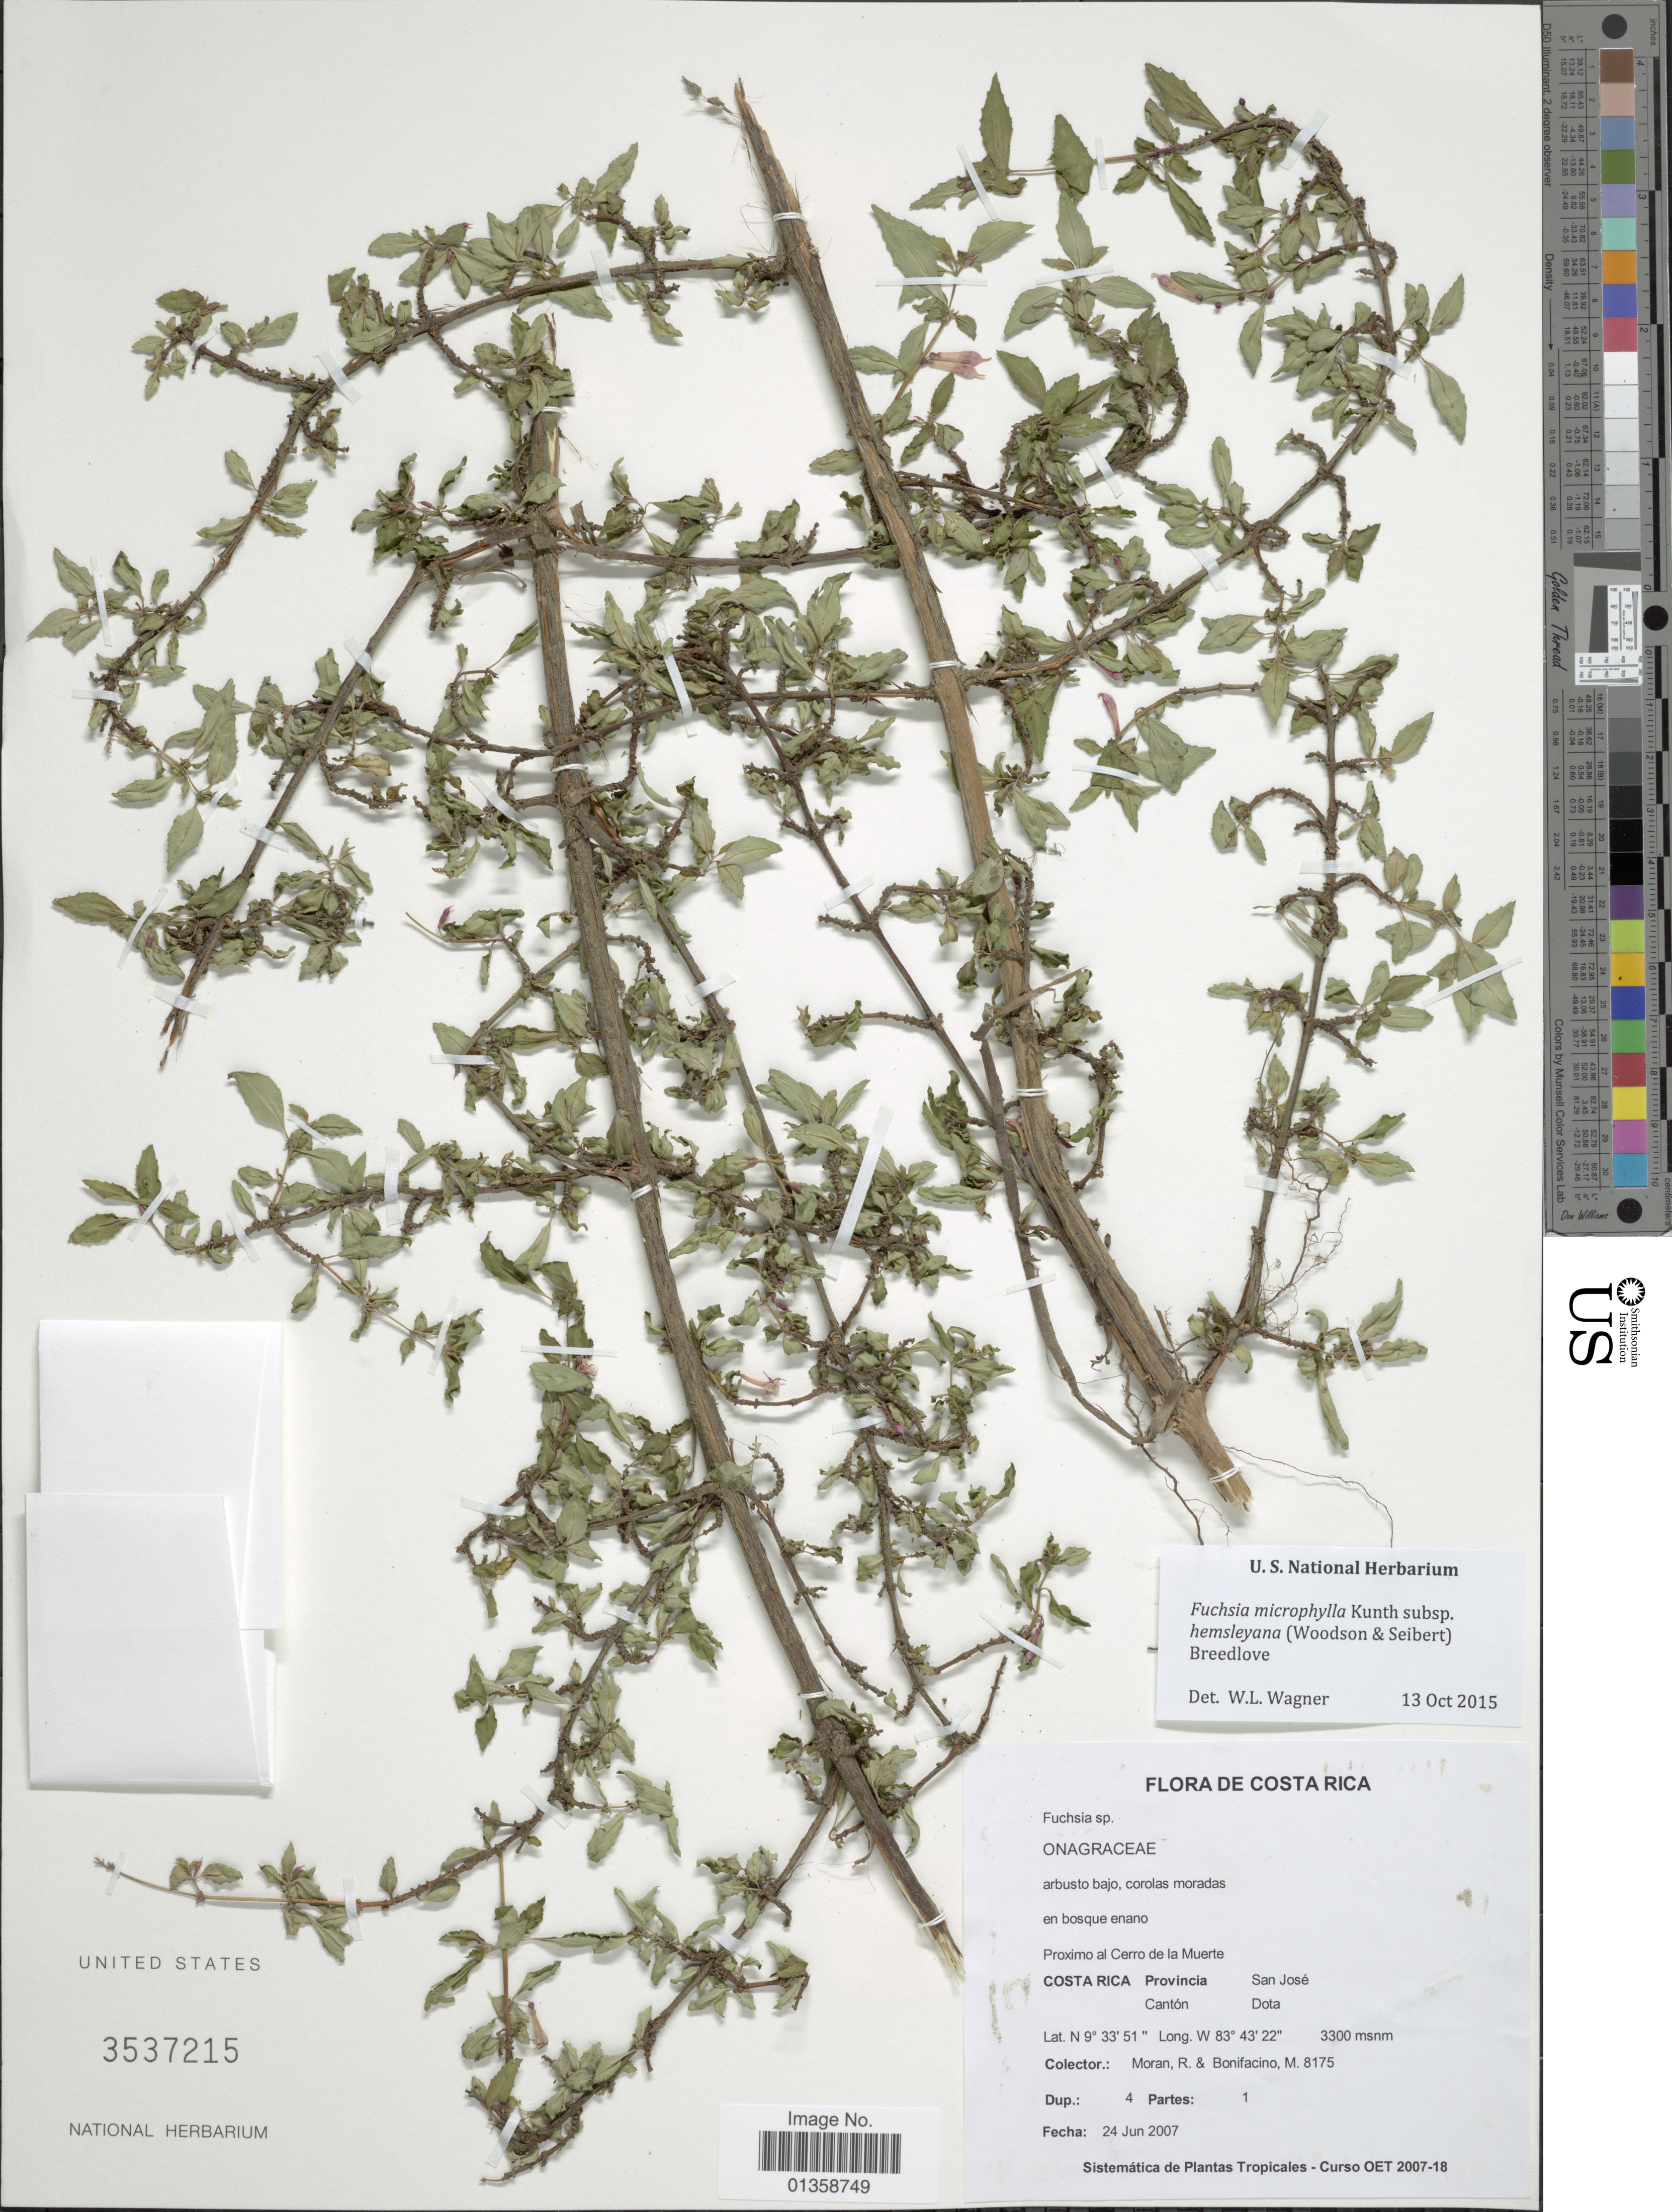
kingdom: Plantae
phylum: Tracheophyta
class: Magnoliopsida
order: Myrtales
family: Onagraceae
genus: Fuchsia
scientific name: Fuchsia microphylla subsp. hemsleyana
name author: (Woodson & Seibert) Breedlove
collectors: R. Moran & M. Bonifacino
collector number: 8175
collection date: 2007-06-24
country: Costa Rica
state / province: San José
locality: Proximo al Cerro de la Muerte, Cantón, Dota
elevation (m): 3300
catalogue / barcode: US 3537215